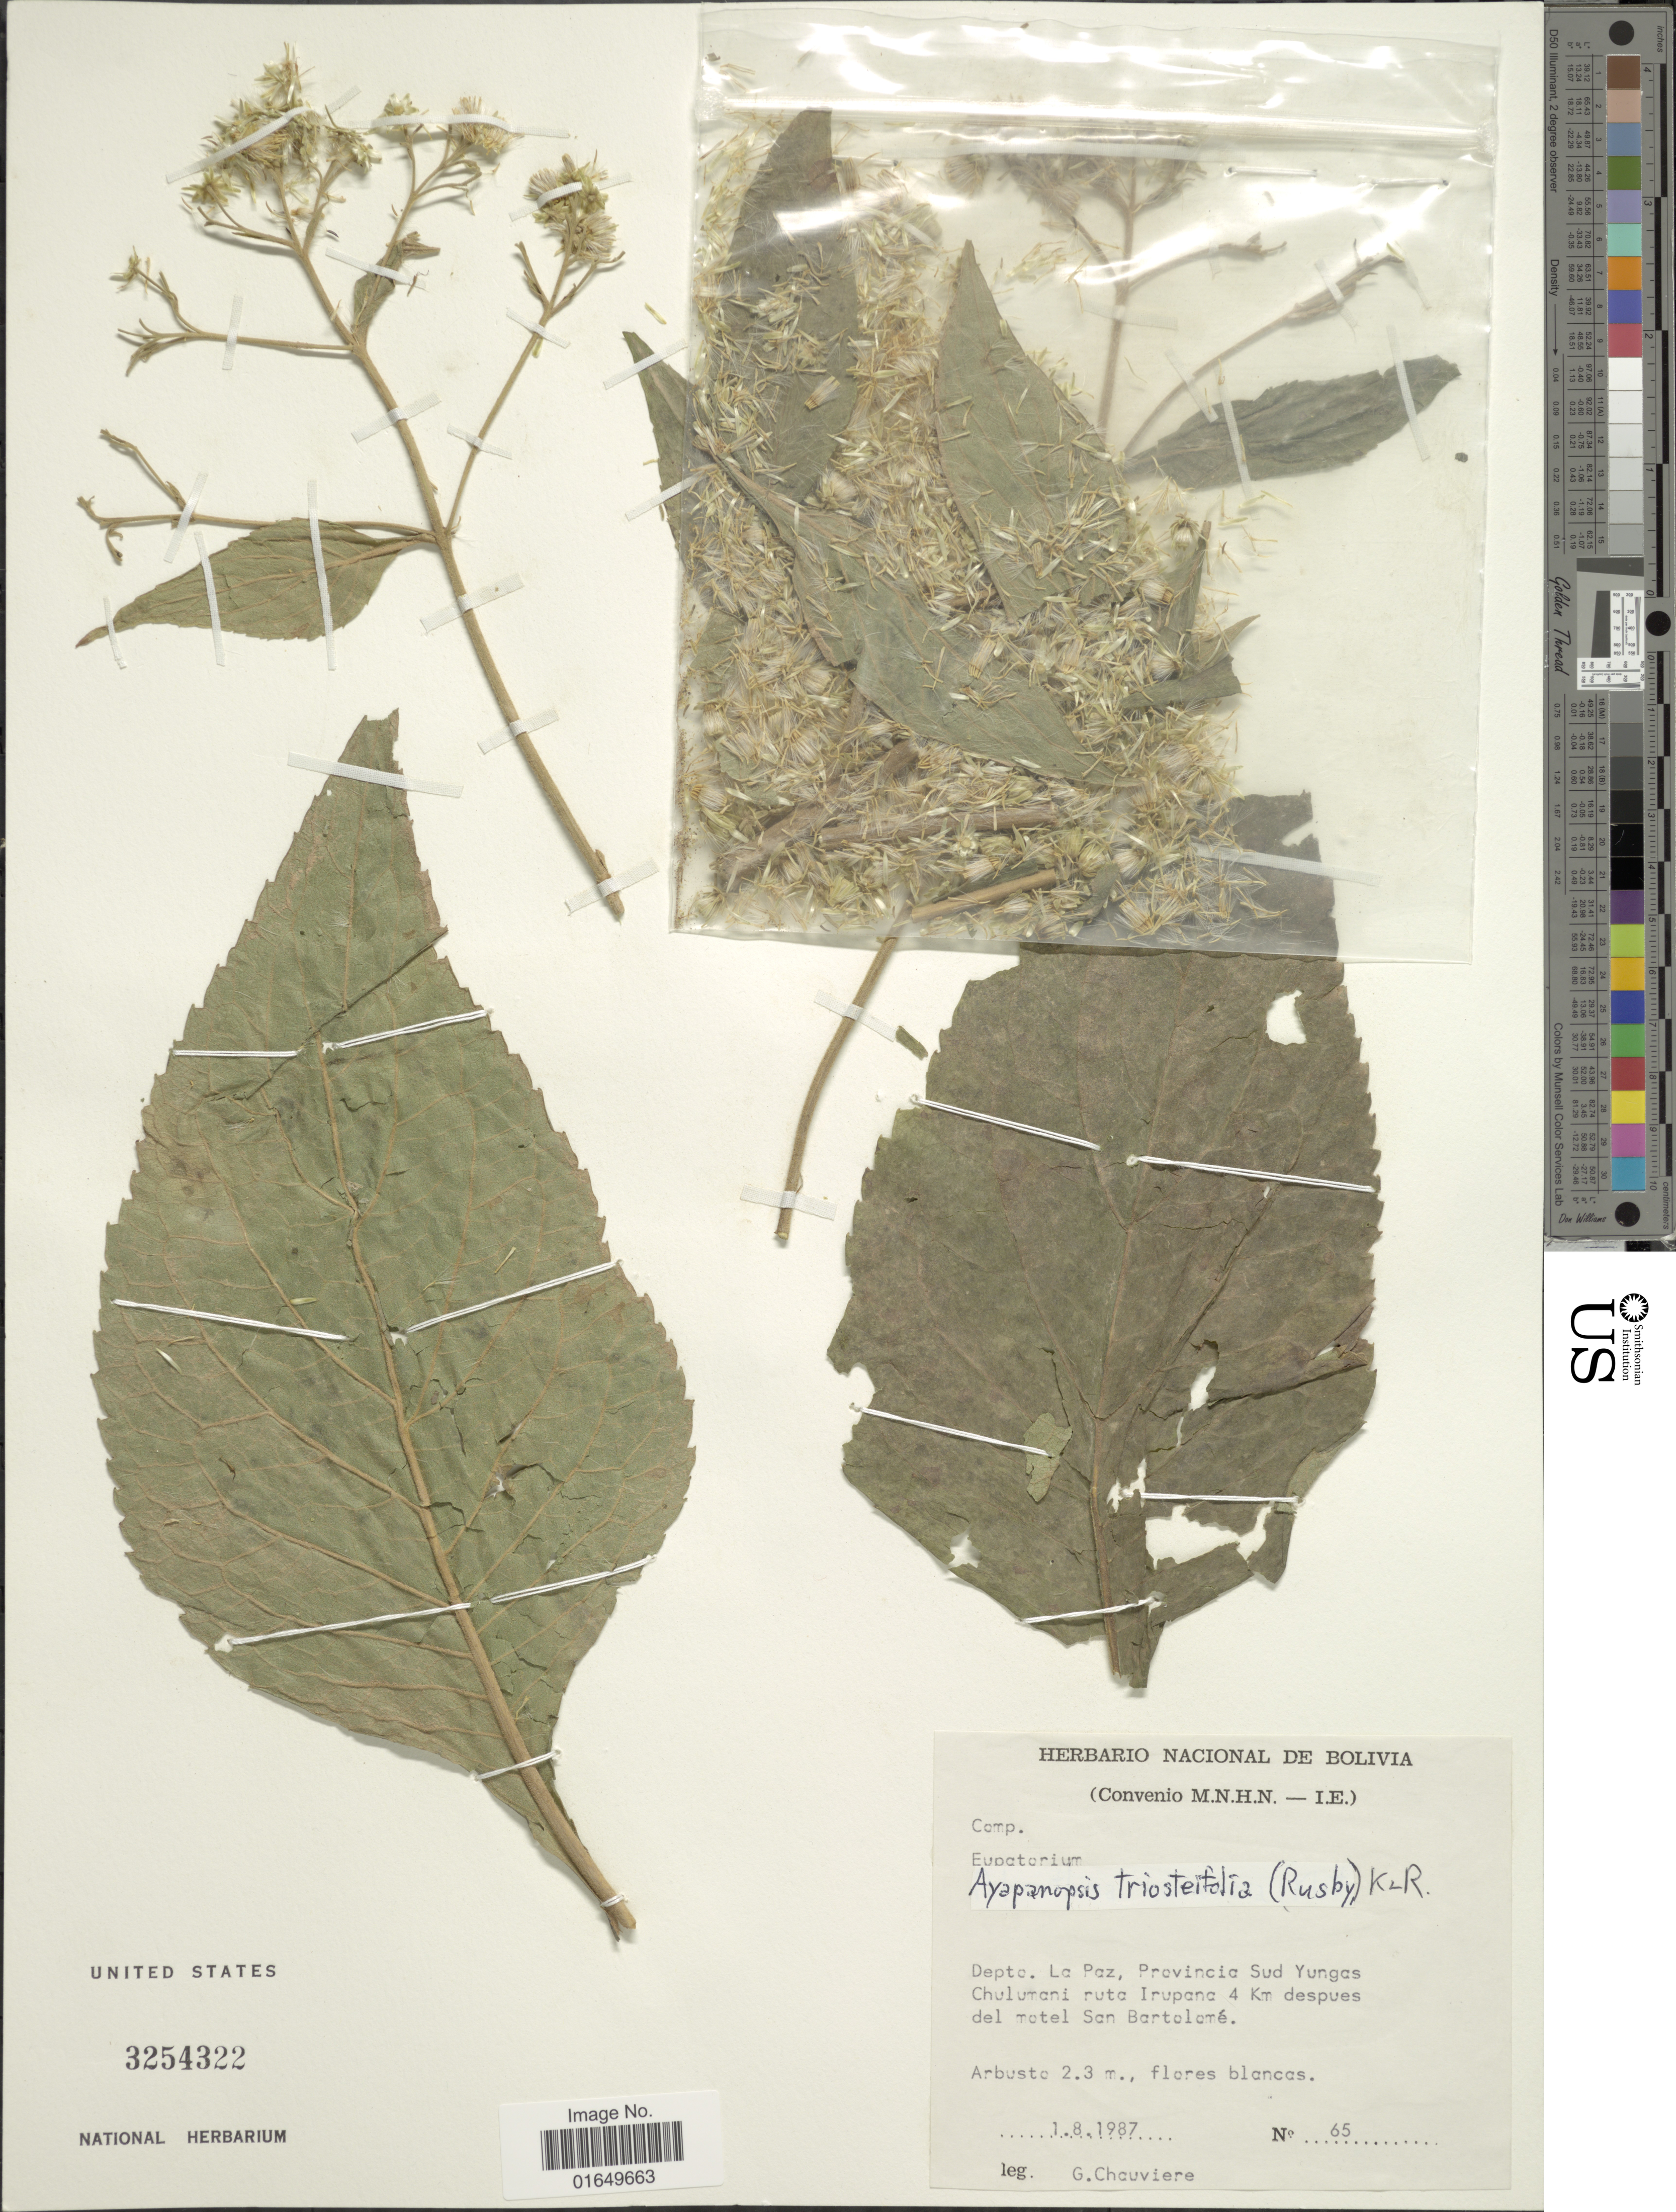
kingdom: Plantae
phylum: Tracheophyta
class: Magnoliopsida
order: Asterales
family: Asteraceae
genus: Ayapanopsis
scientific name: Ayapanopsis triosteifolia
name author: (Rusby) R.M. King & H. Rob.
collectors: G. Chauviere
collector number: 65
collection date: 1987-08-01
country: Bolivia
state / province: La Paz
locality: Provincia Sud Yungas Chulumani ruta Irupana 4 Km despues del motel San Bartolomé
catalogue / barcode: US 3254322